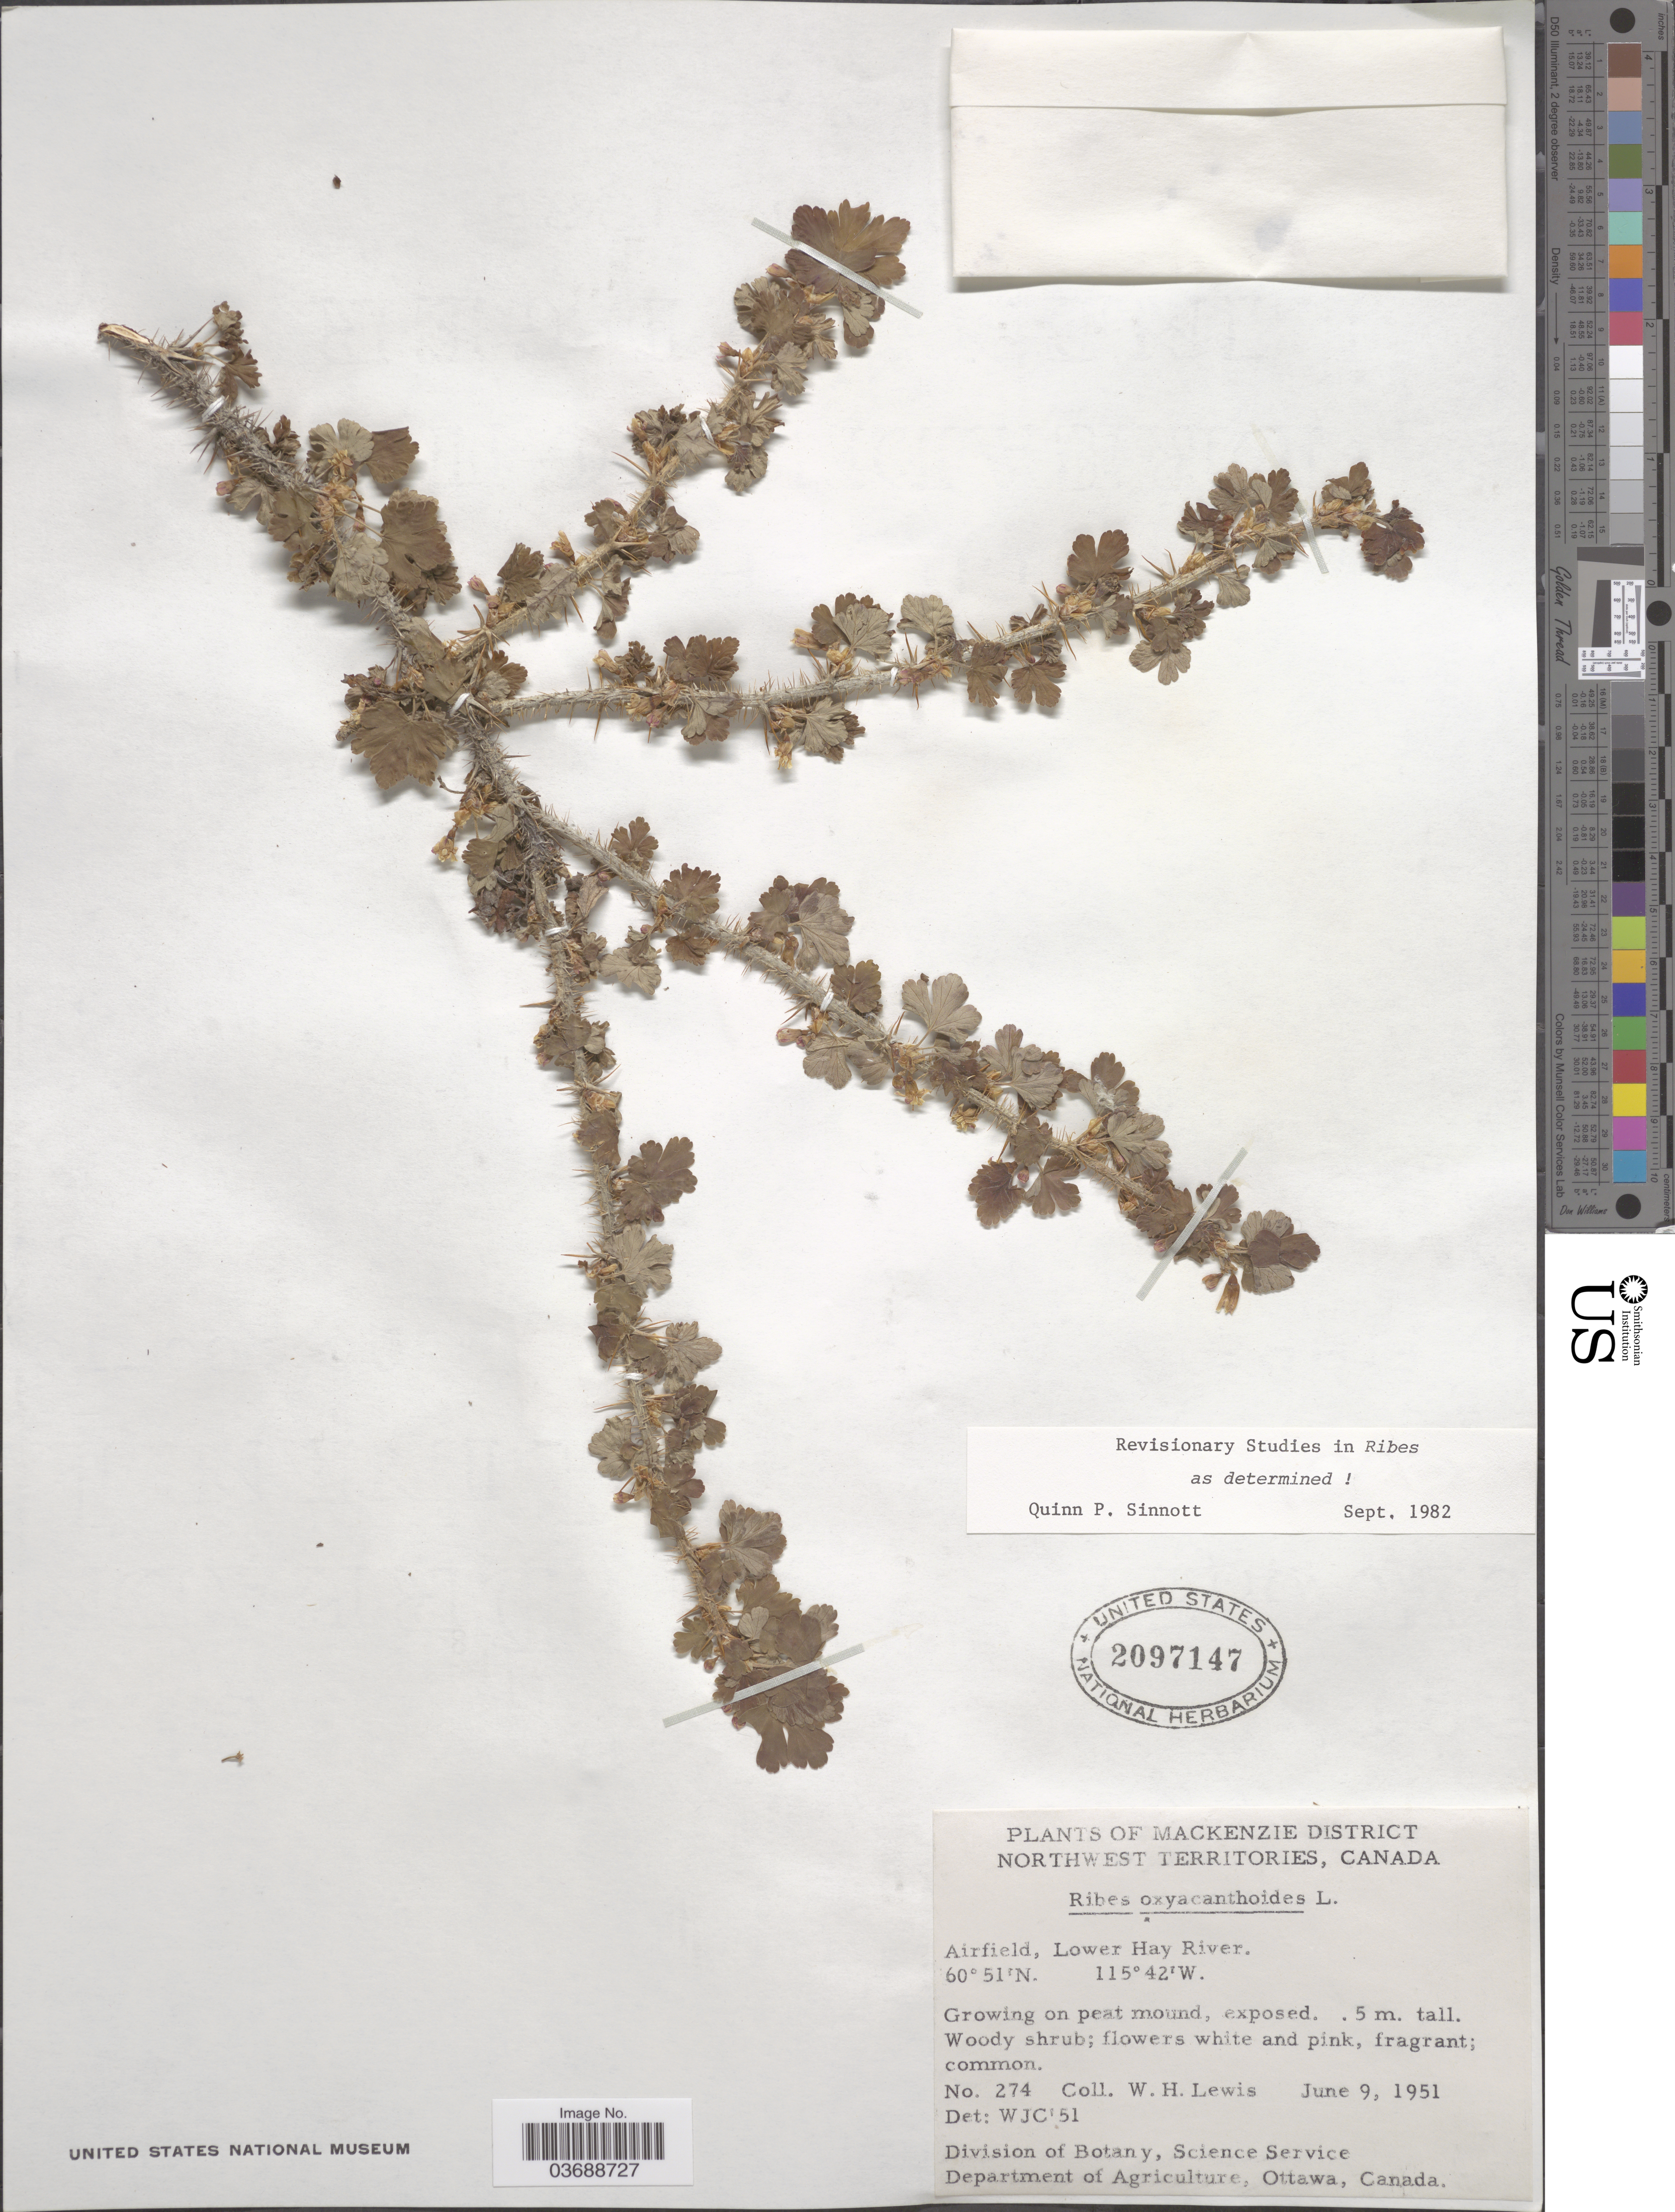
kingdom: Plantae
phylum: Tracheophyta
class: Magnoliopsida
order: Saxifragales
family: Grossulariaceae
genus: Ribes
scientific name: Ribes oxyacanthoides subsp. oxyacanthoides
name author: L.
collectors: W. H. Lewis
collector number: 274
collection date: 1951-06-09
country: Canada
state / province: Northwest Territories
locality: Mackenzie District. Airfield, Lower Hay River.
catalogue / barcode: US 2097147